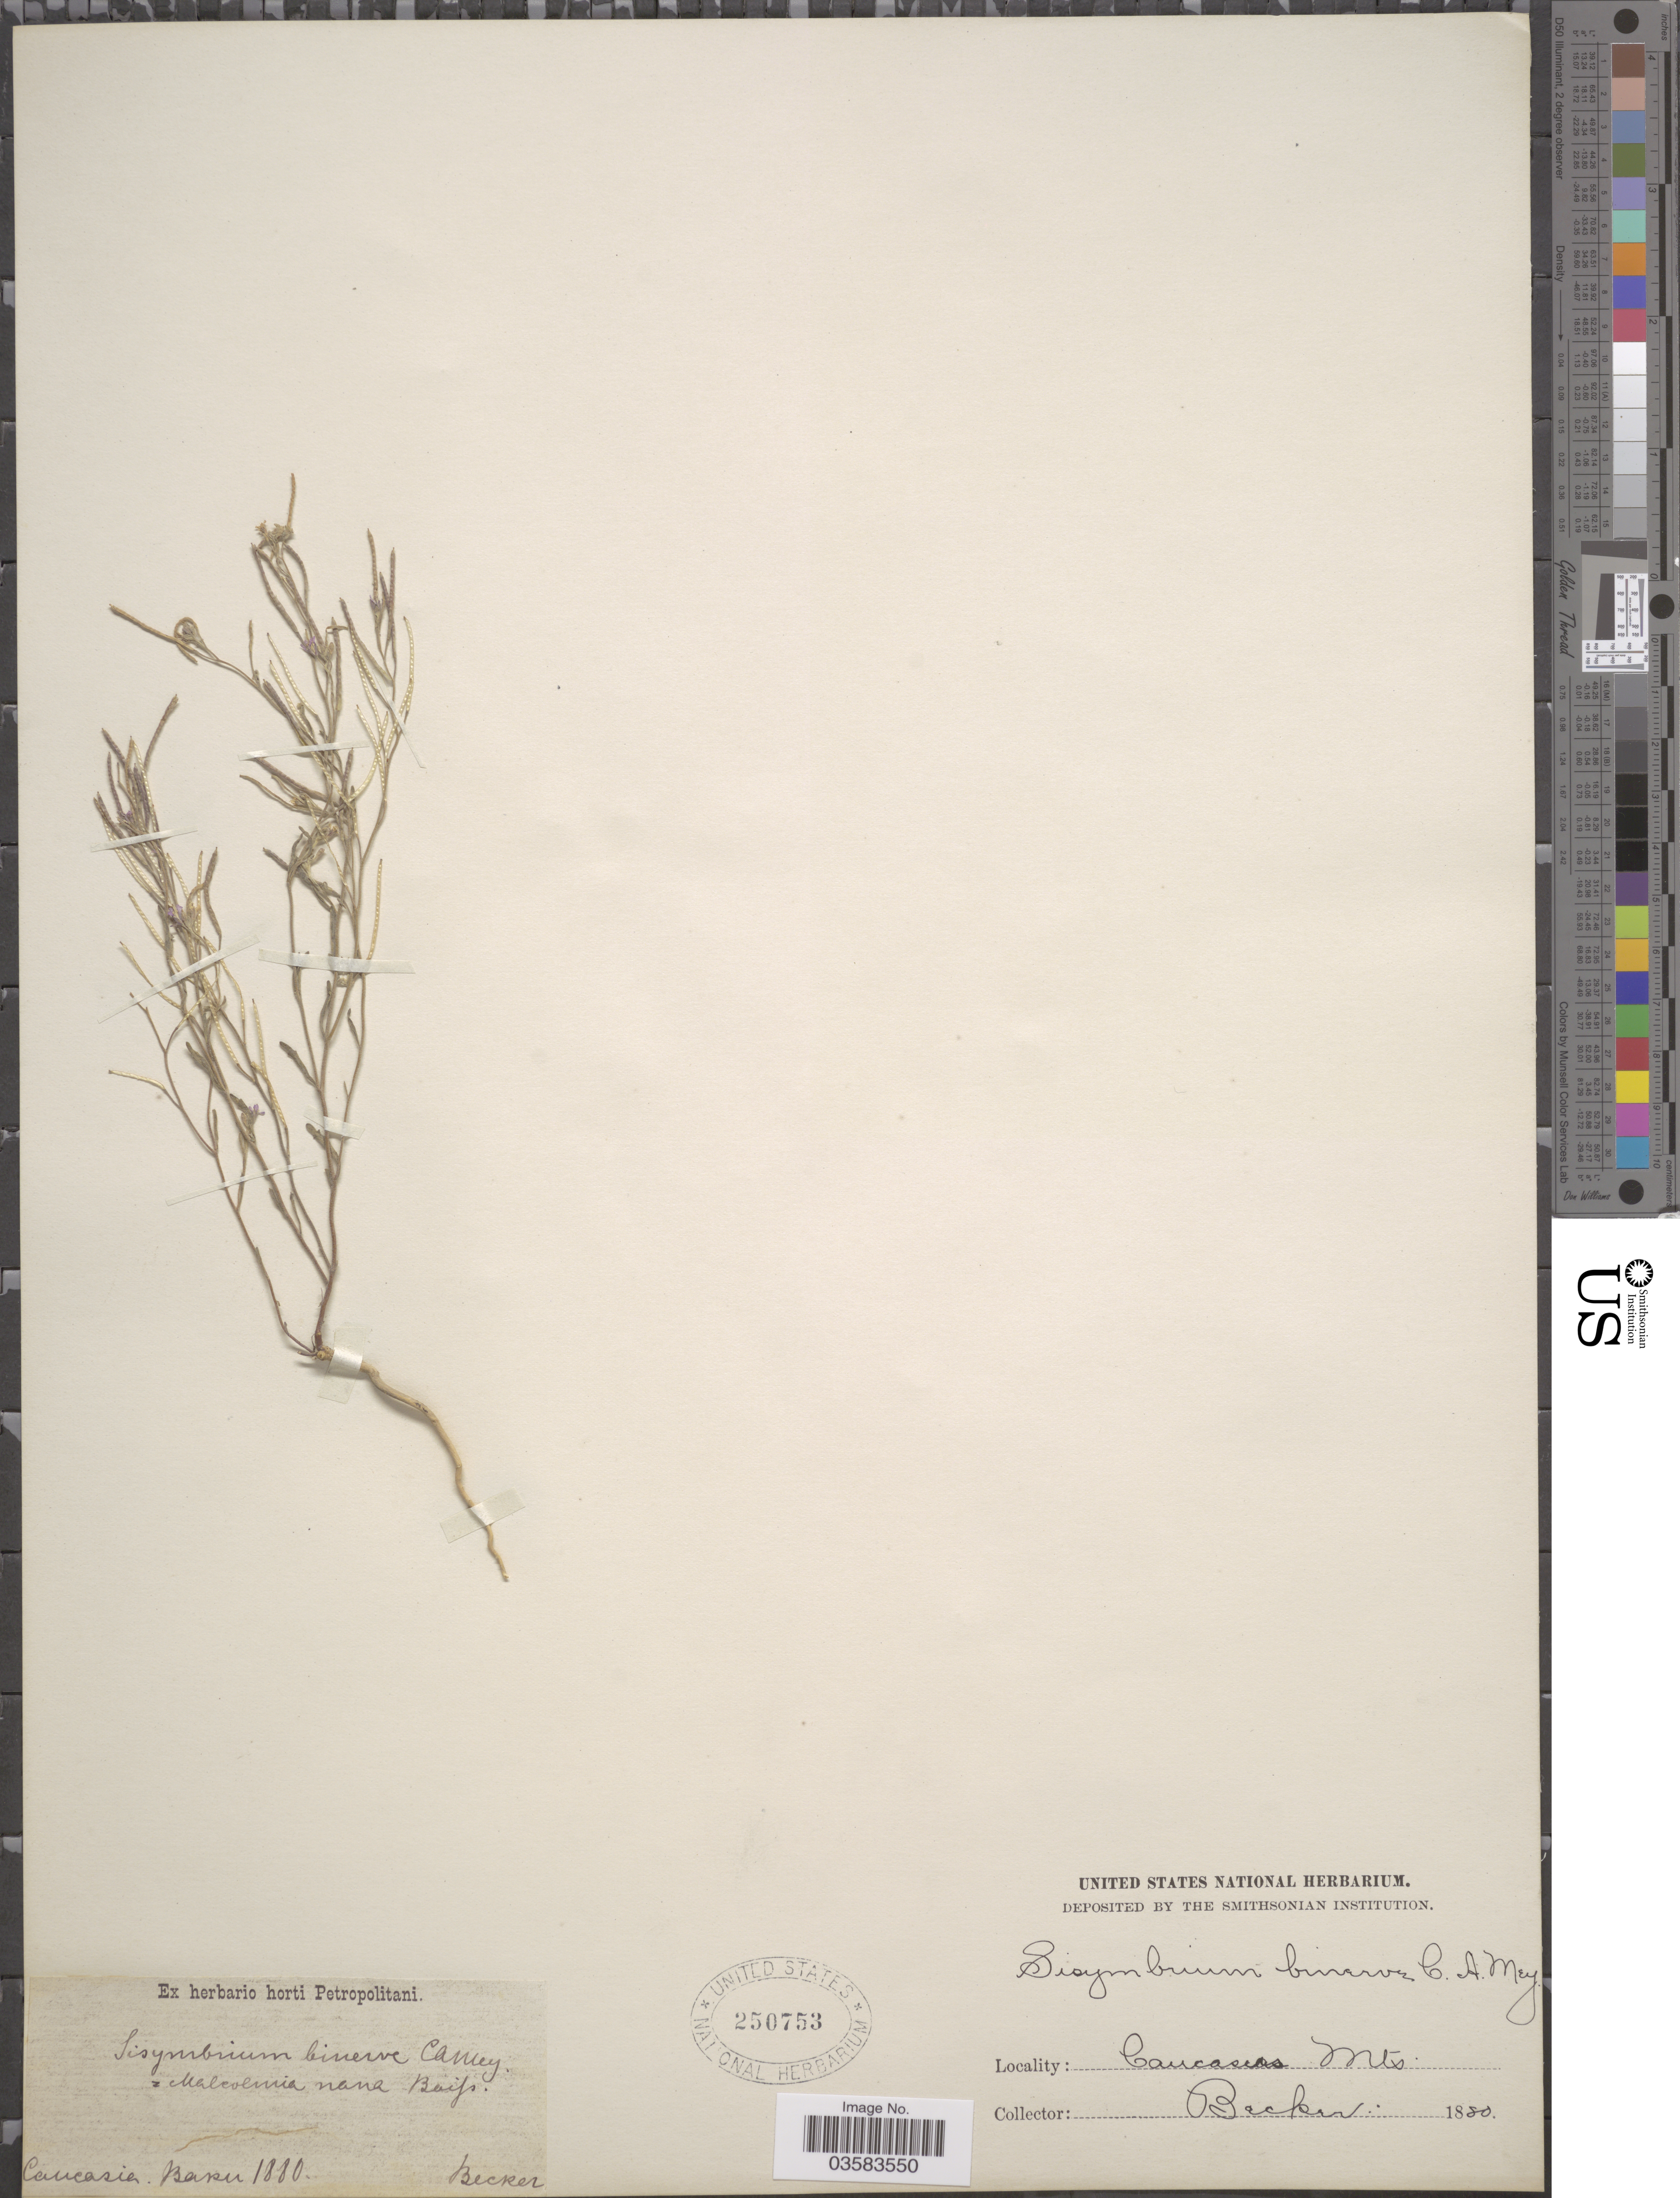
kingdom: Plantae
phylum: Tracheophyta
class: Magnoliopsida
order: Brassicales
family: Brassicaceae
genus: Sisymbrium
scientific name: Sisymbrium binerve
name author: C.A. Mey.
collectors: -. Becker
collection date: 1880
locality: Caucasia Baku. Caucasus Mts.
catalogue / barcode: US 250753